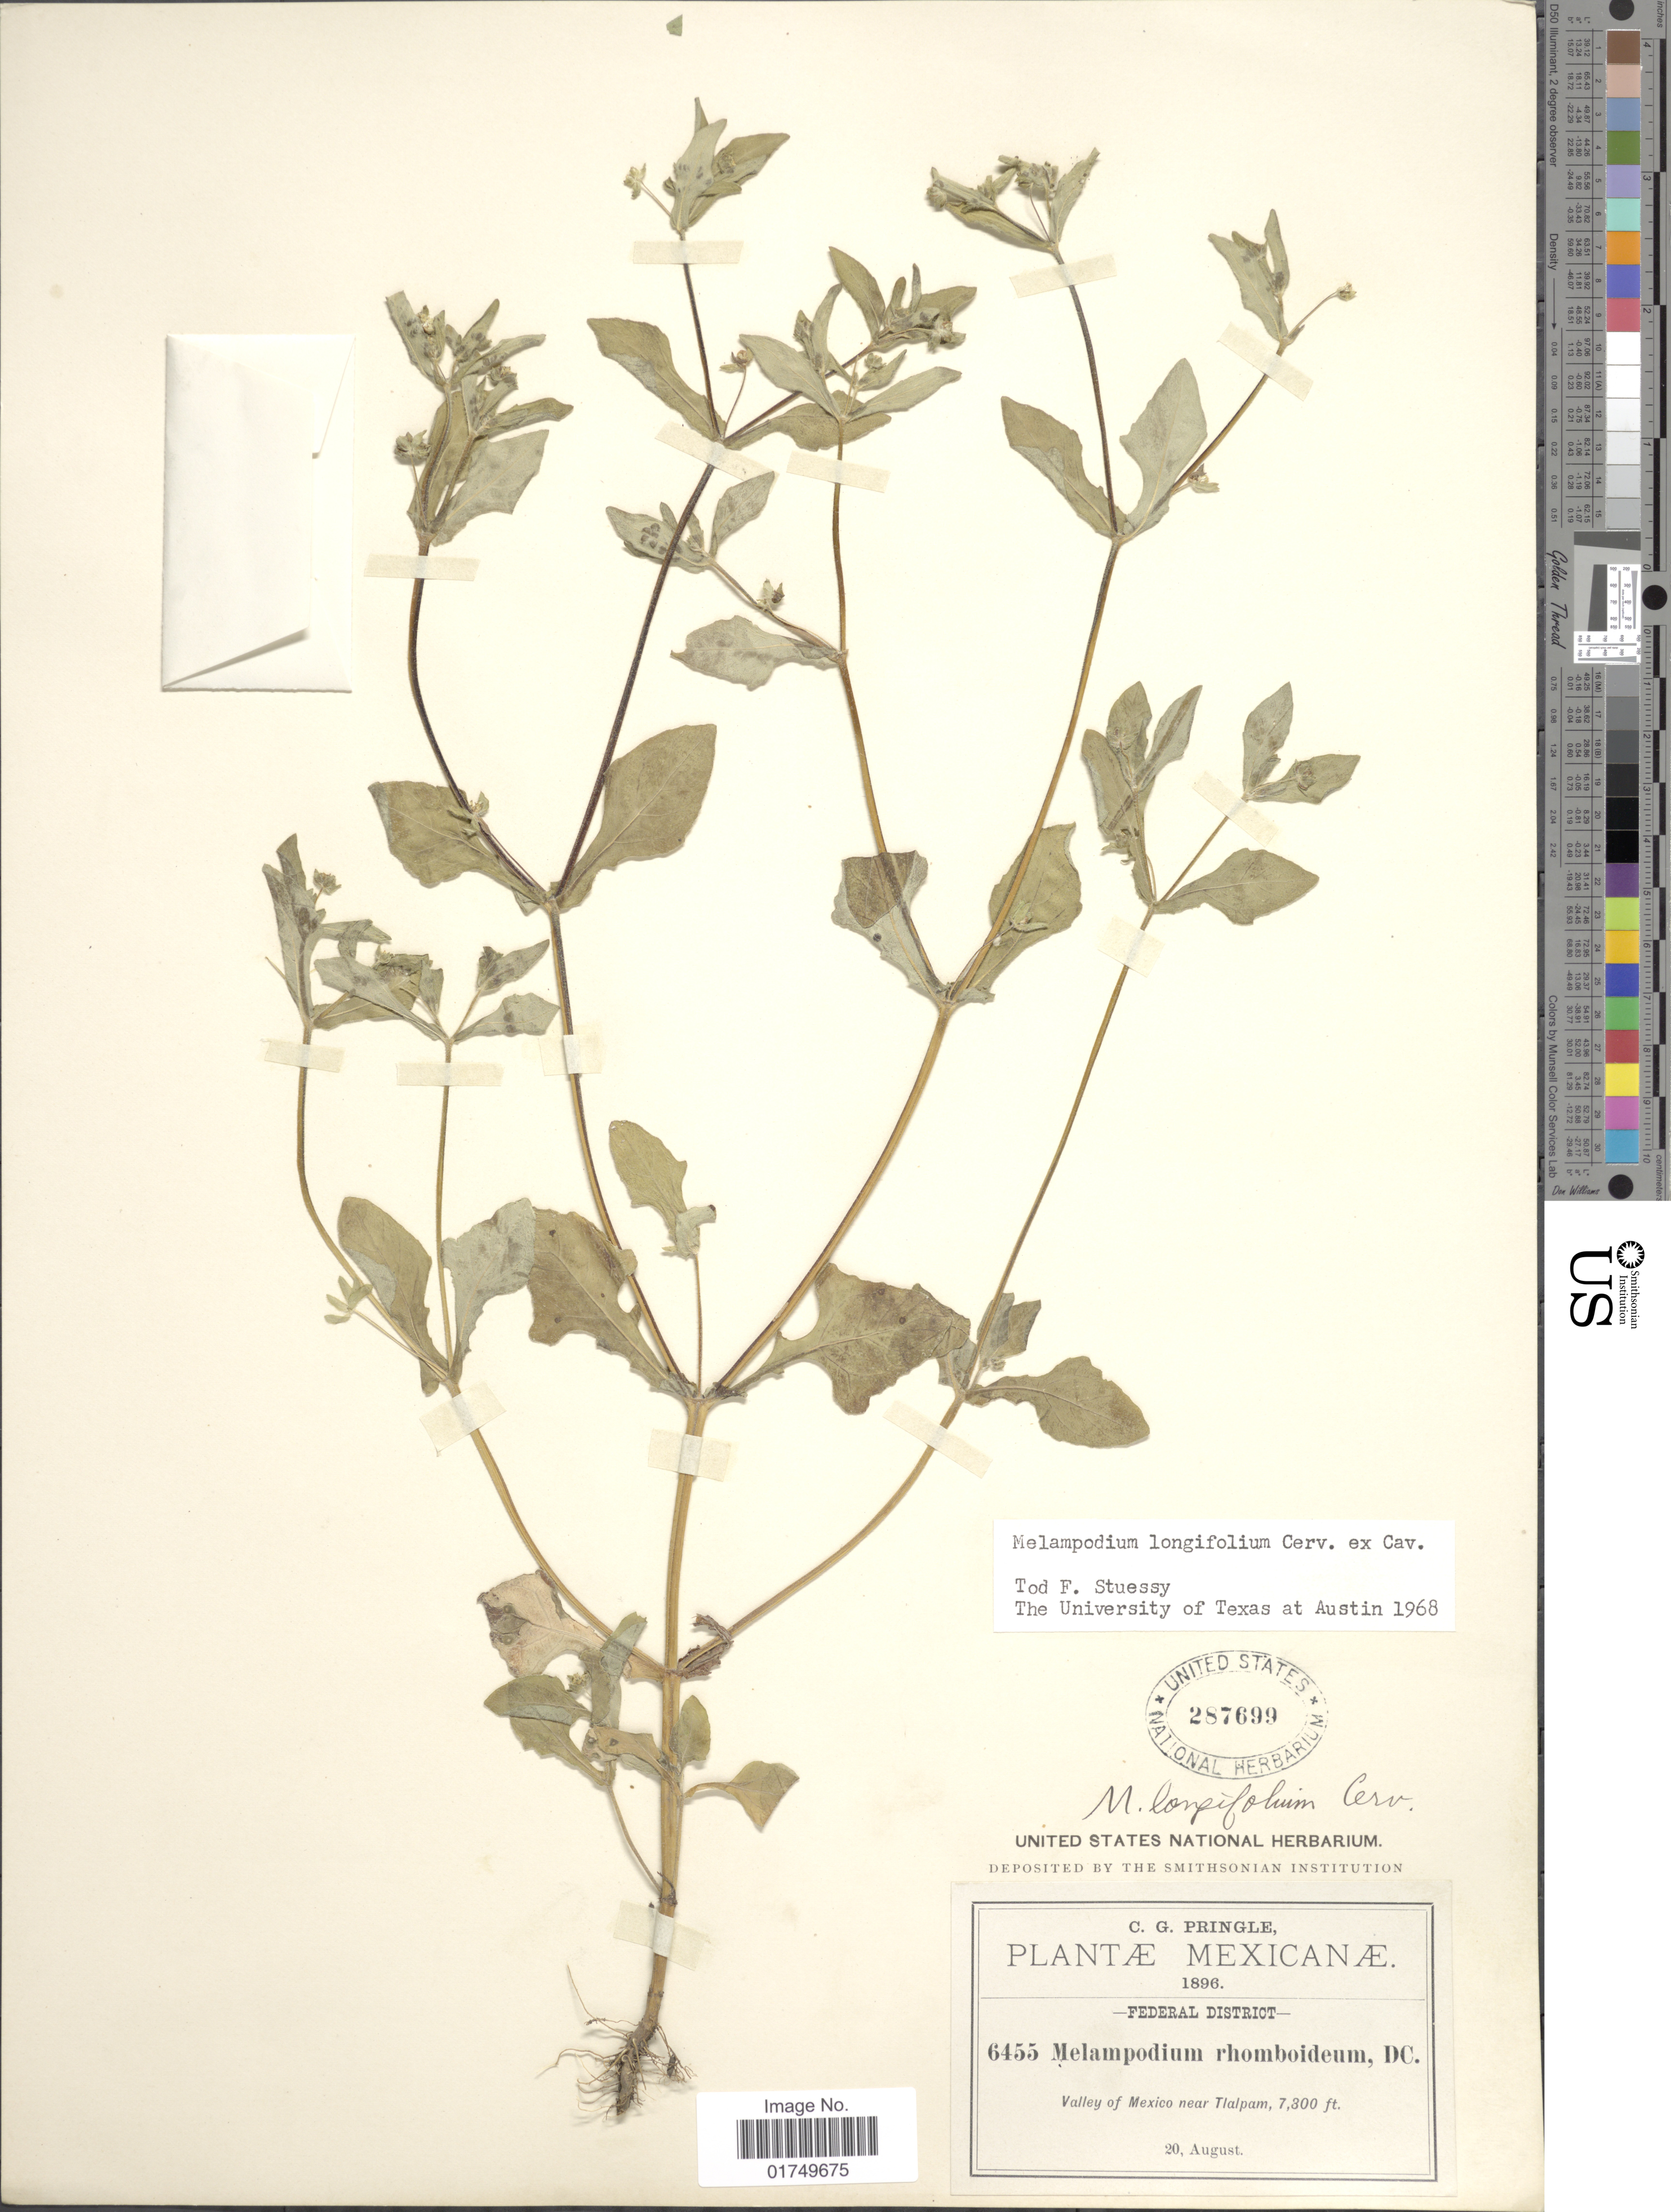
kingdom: Plantae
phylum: Tracheophyta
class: Magnoliopsida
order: Asterales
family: Asteraceae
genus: Melampodium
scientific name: Melampodium longifolium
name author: Cerv. ex Cav.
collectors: C. G. Pringle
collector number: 6455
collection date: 1896-08-20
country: Mexico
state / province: Distrito Federal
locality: Federal District, Valley of Mexico near Tlalpam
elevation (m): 2377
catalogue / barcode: US 287699